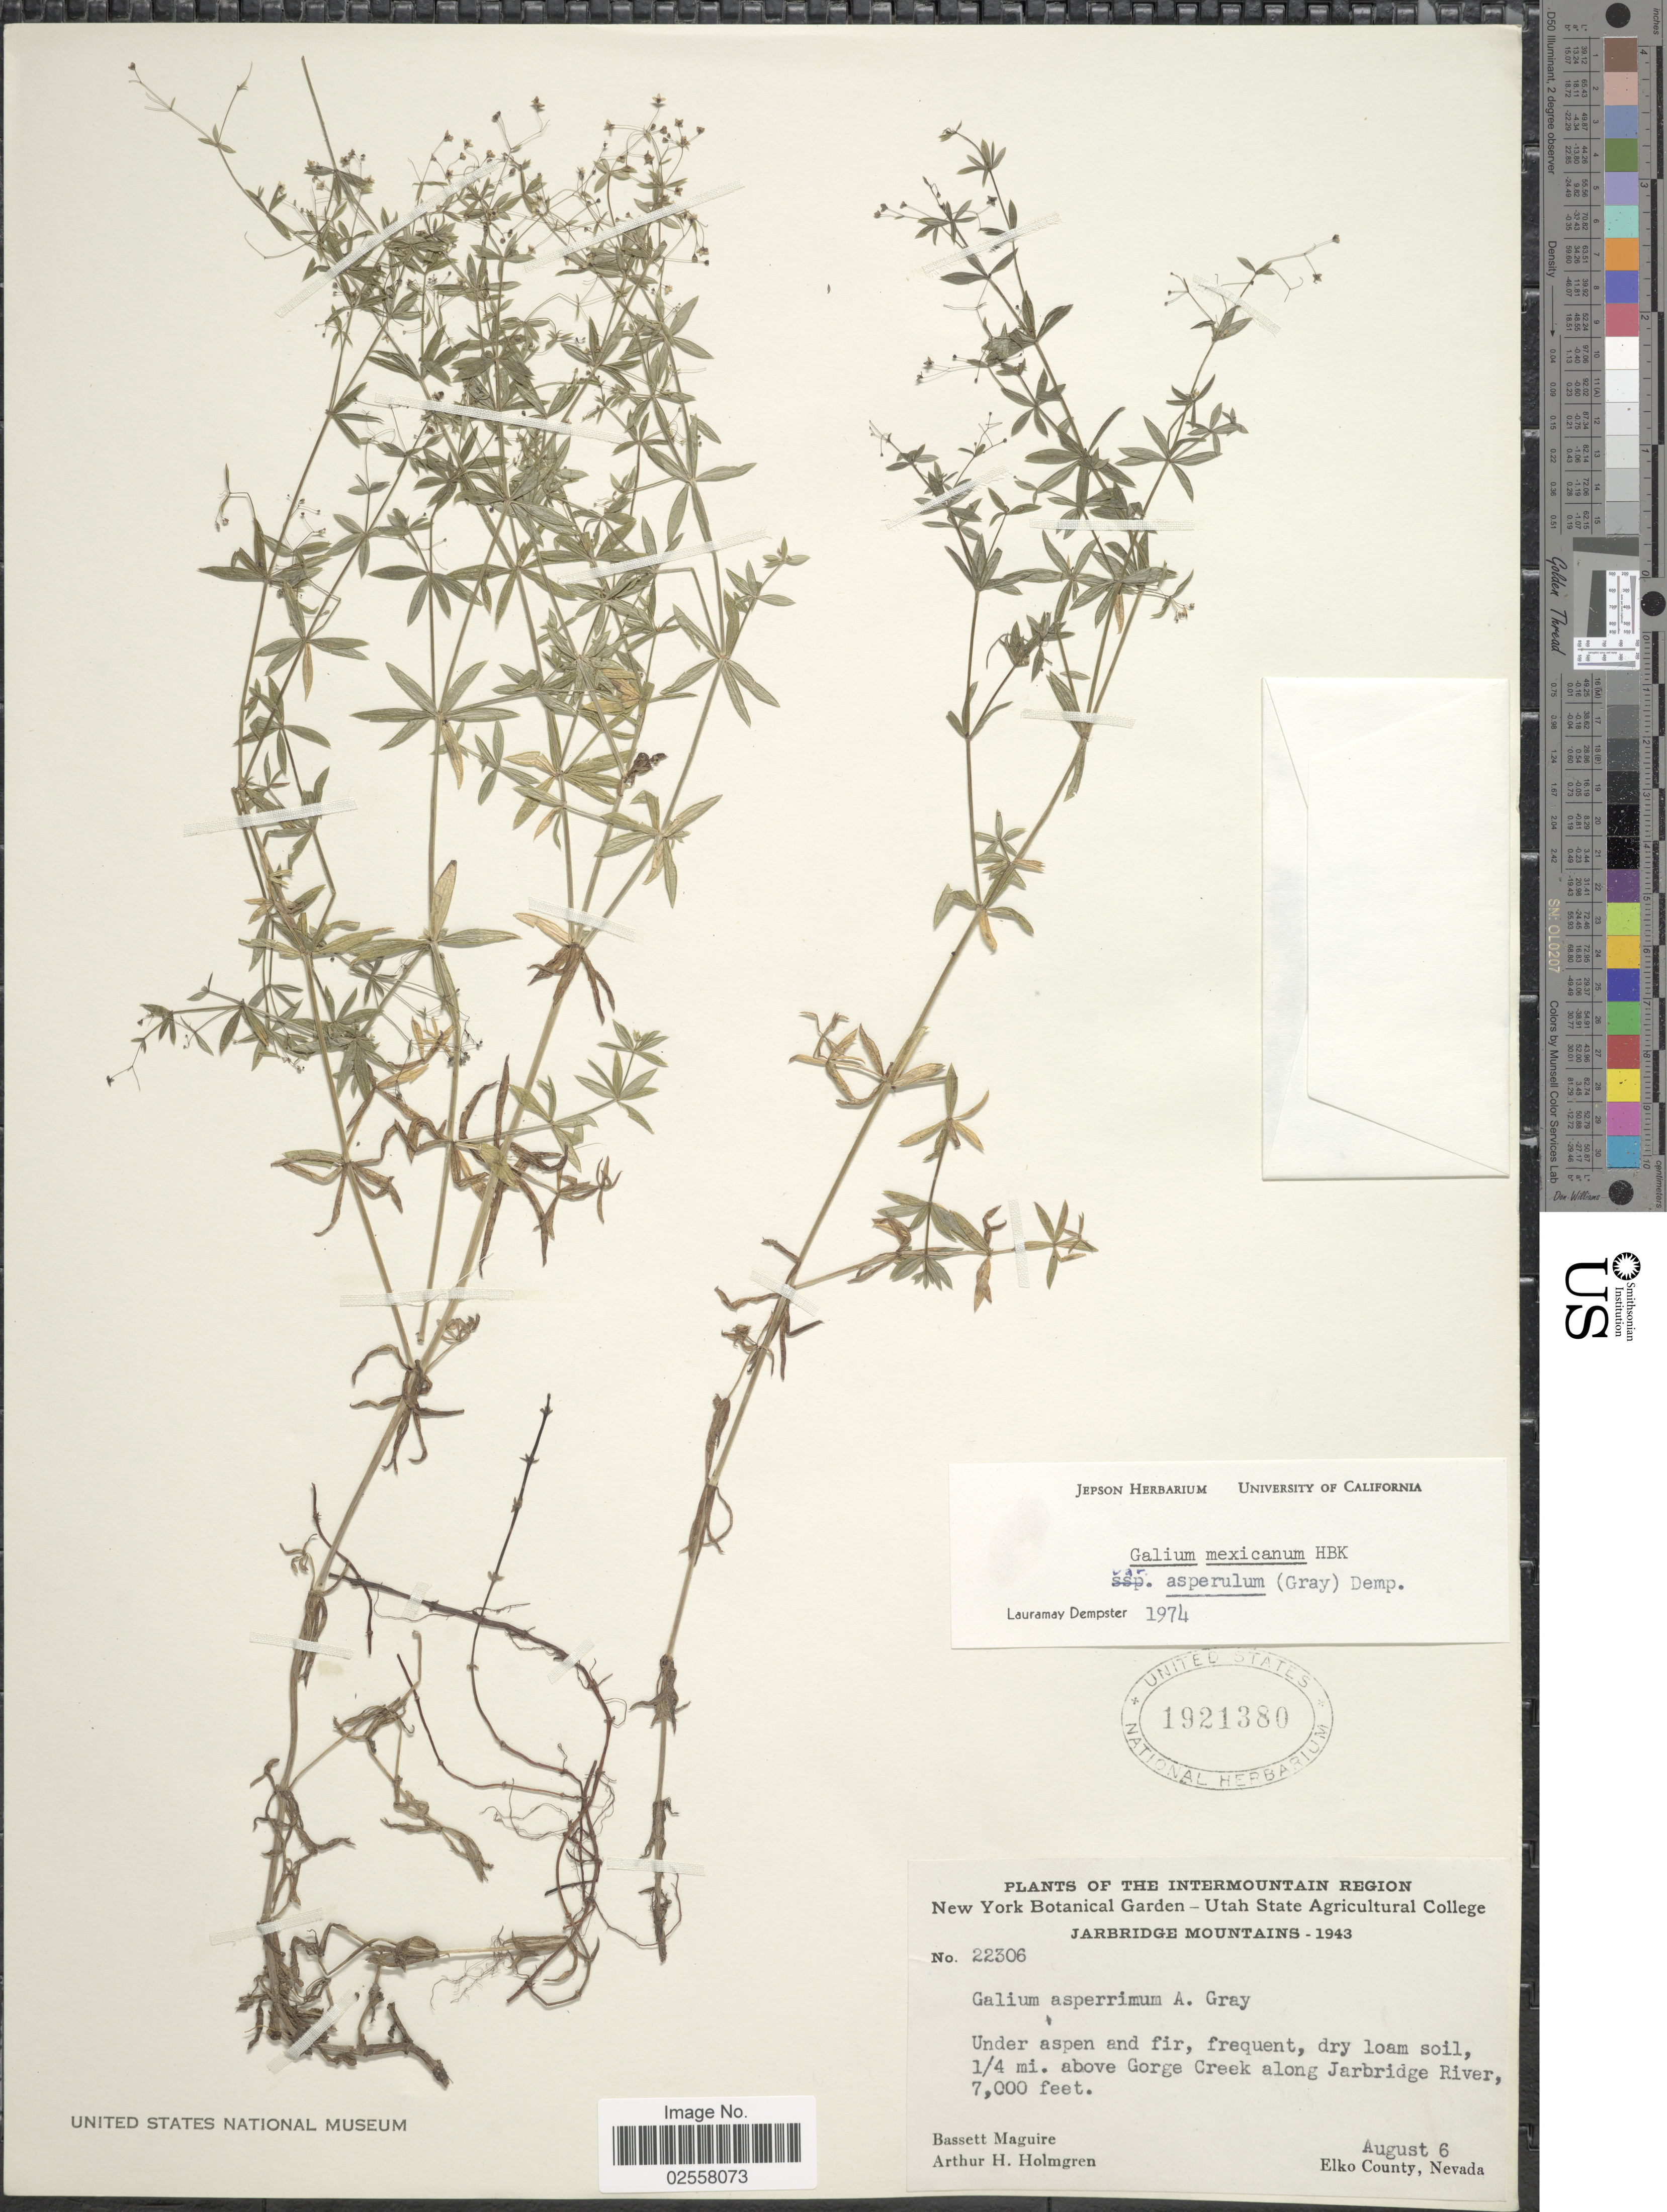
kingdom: Plantae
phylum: Tracheophyta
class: Magnoliopsida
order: Gentianales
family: Rubiaceae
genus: Galium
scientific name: Galium mexicanum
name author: Kunth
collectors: B. Maguire & A. H. Holmgren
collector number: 22306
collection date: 1943-08-06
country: United States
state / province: Nevada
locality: The Intermountain Region, Jabridge Mountains, 1/4 mi. above Gorge Creek along Jarbridge River, Elko County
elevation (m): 2134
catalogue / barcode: US 1921380